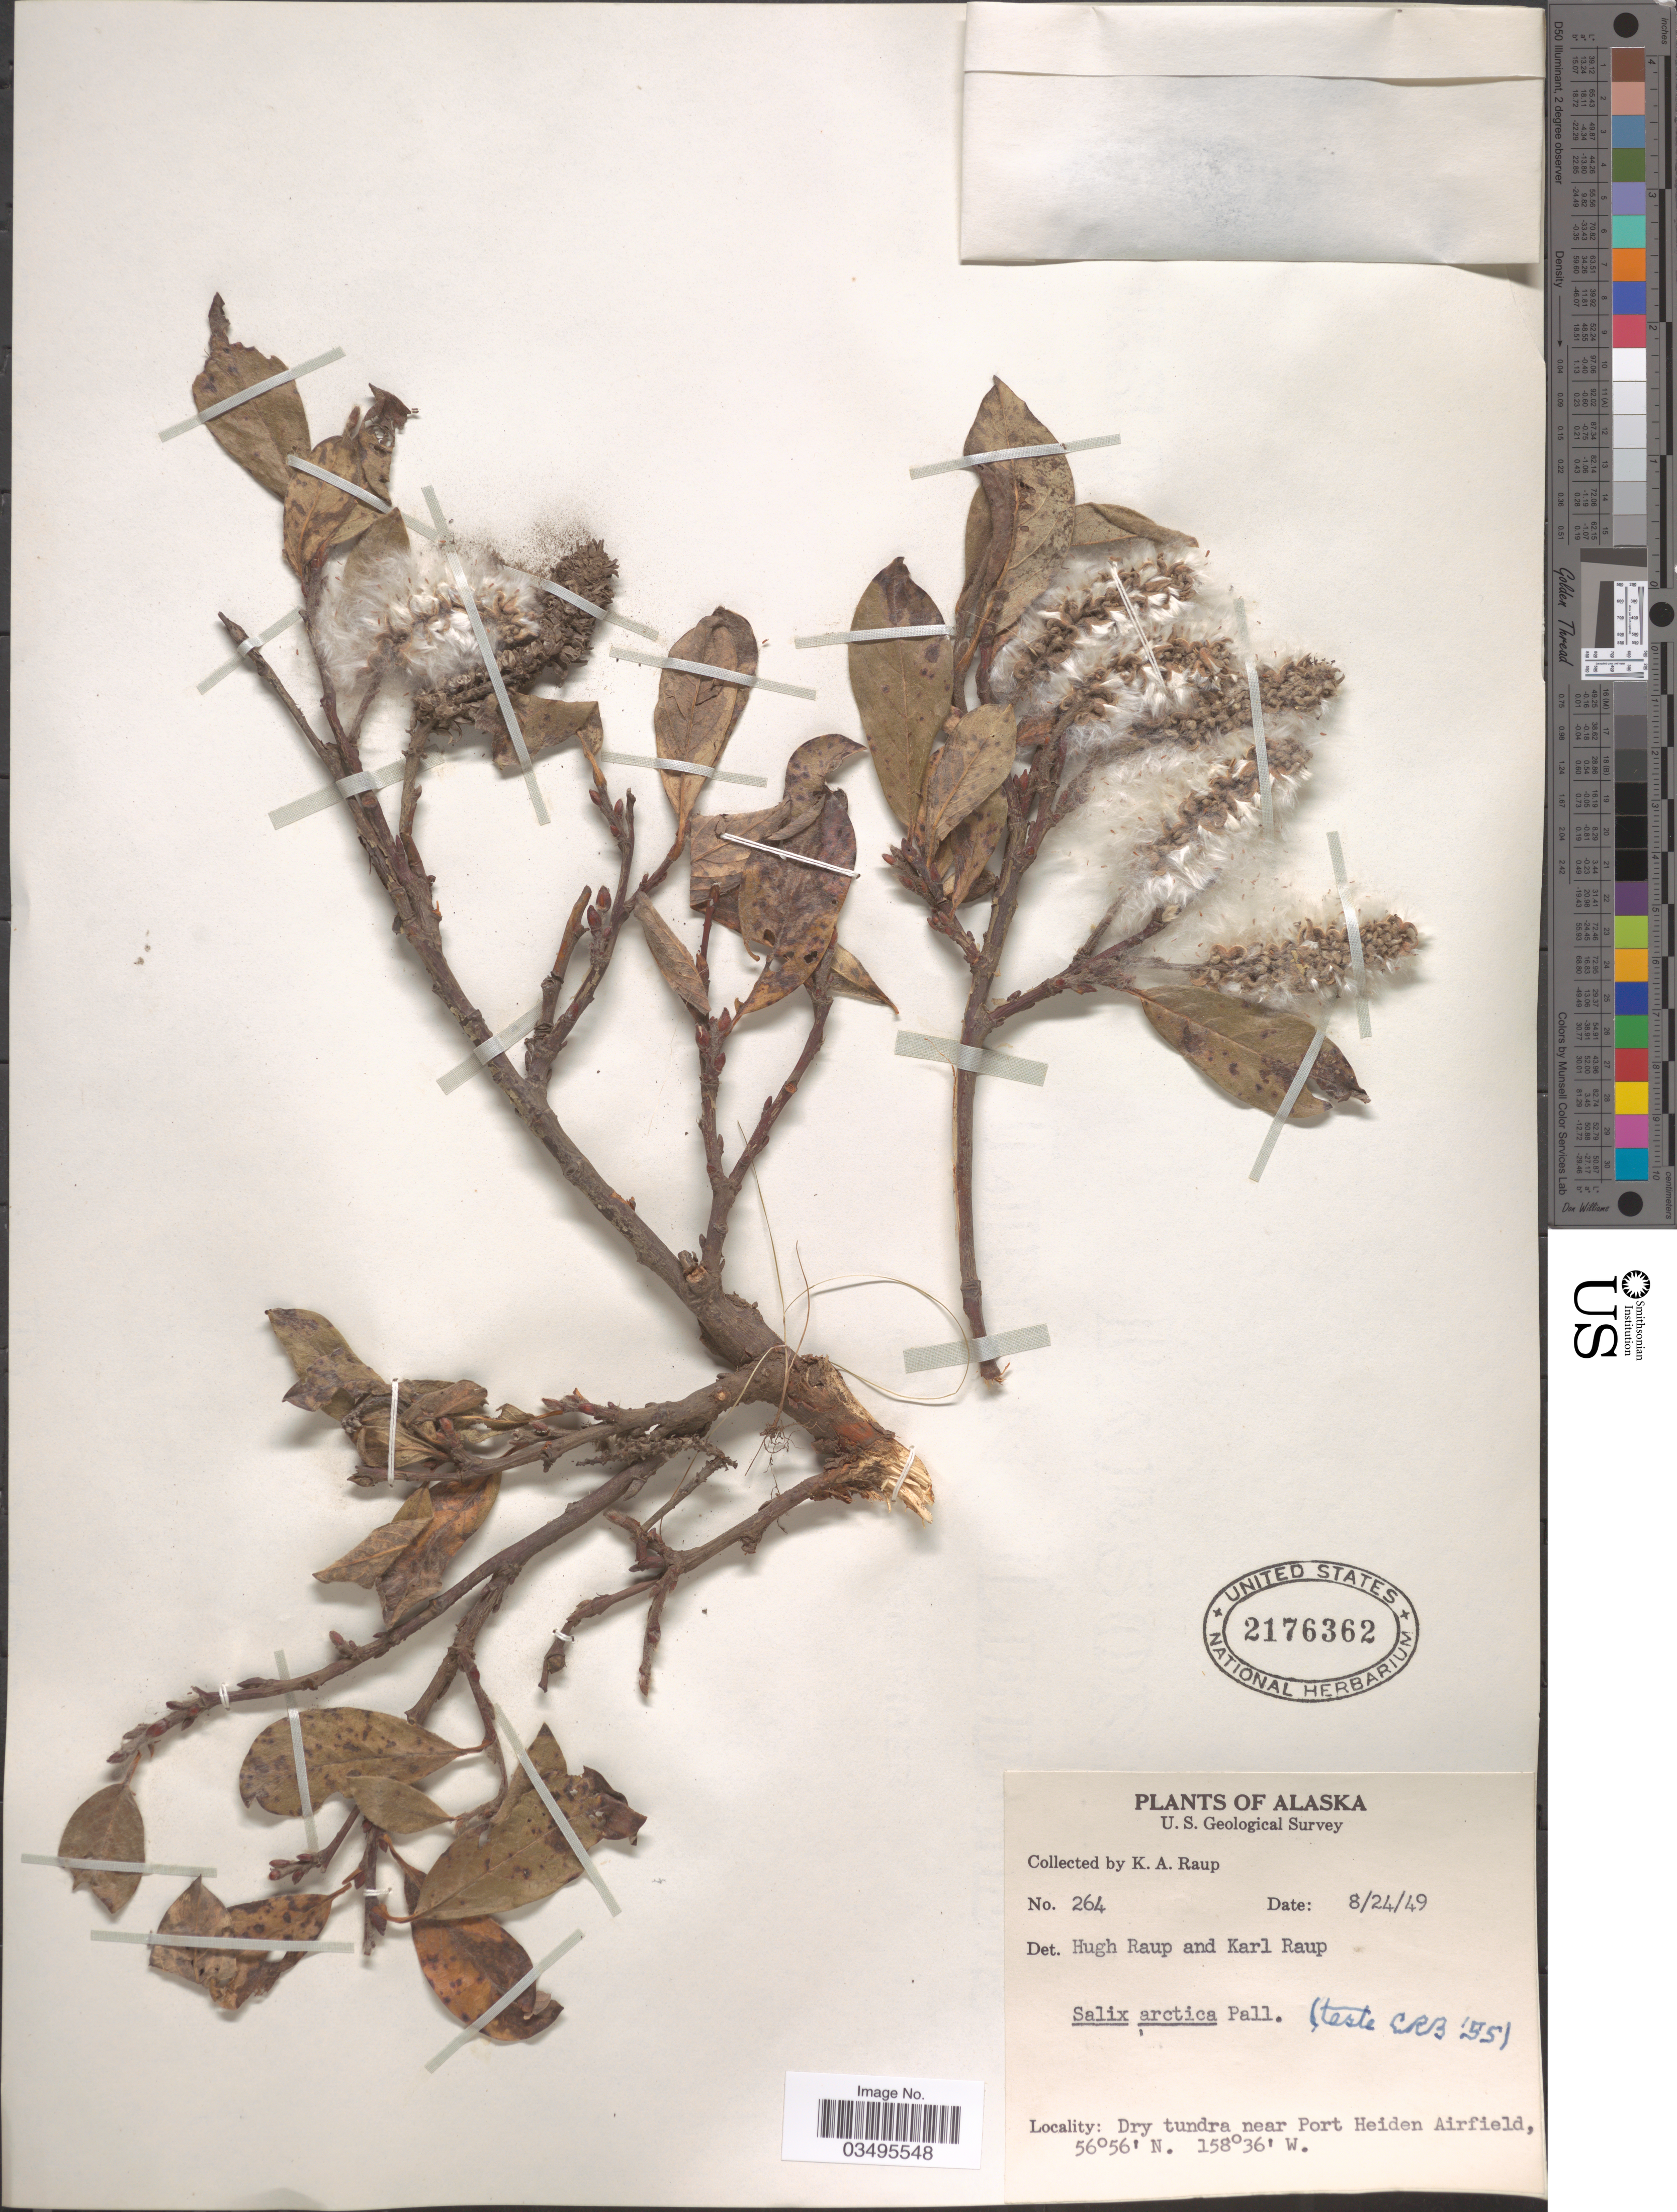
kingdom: Plantae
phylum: Tracheophyta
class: Magnoliopsida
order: Malpighiales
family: Salicaceae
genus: Salix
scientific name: Salix arctica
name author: Pall.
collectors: K. Raup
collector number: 264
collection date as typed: Transcribed d/m/y: 24/8/49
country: United States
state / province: Alaska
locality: Dry tundra near Port Heiden Airfield.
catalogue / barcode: US 2176362